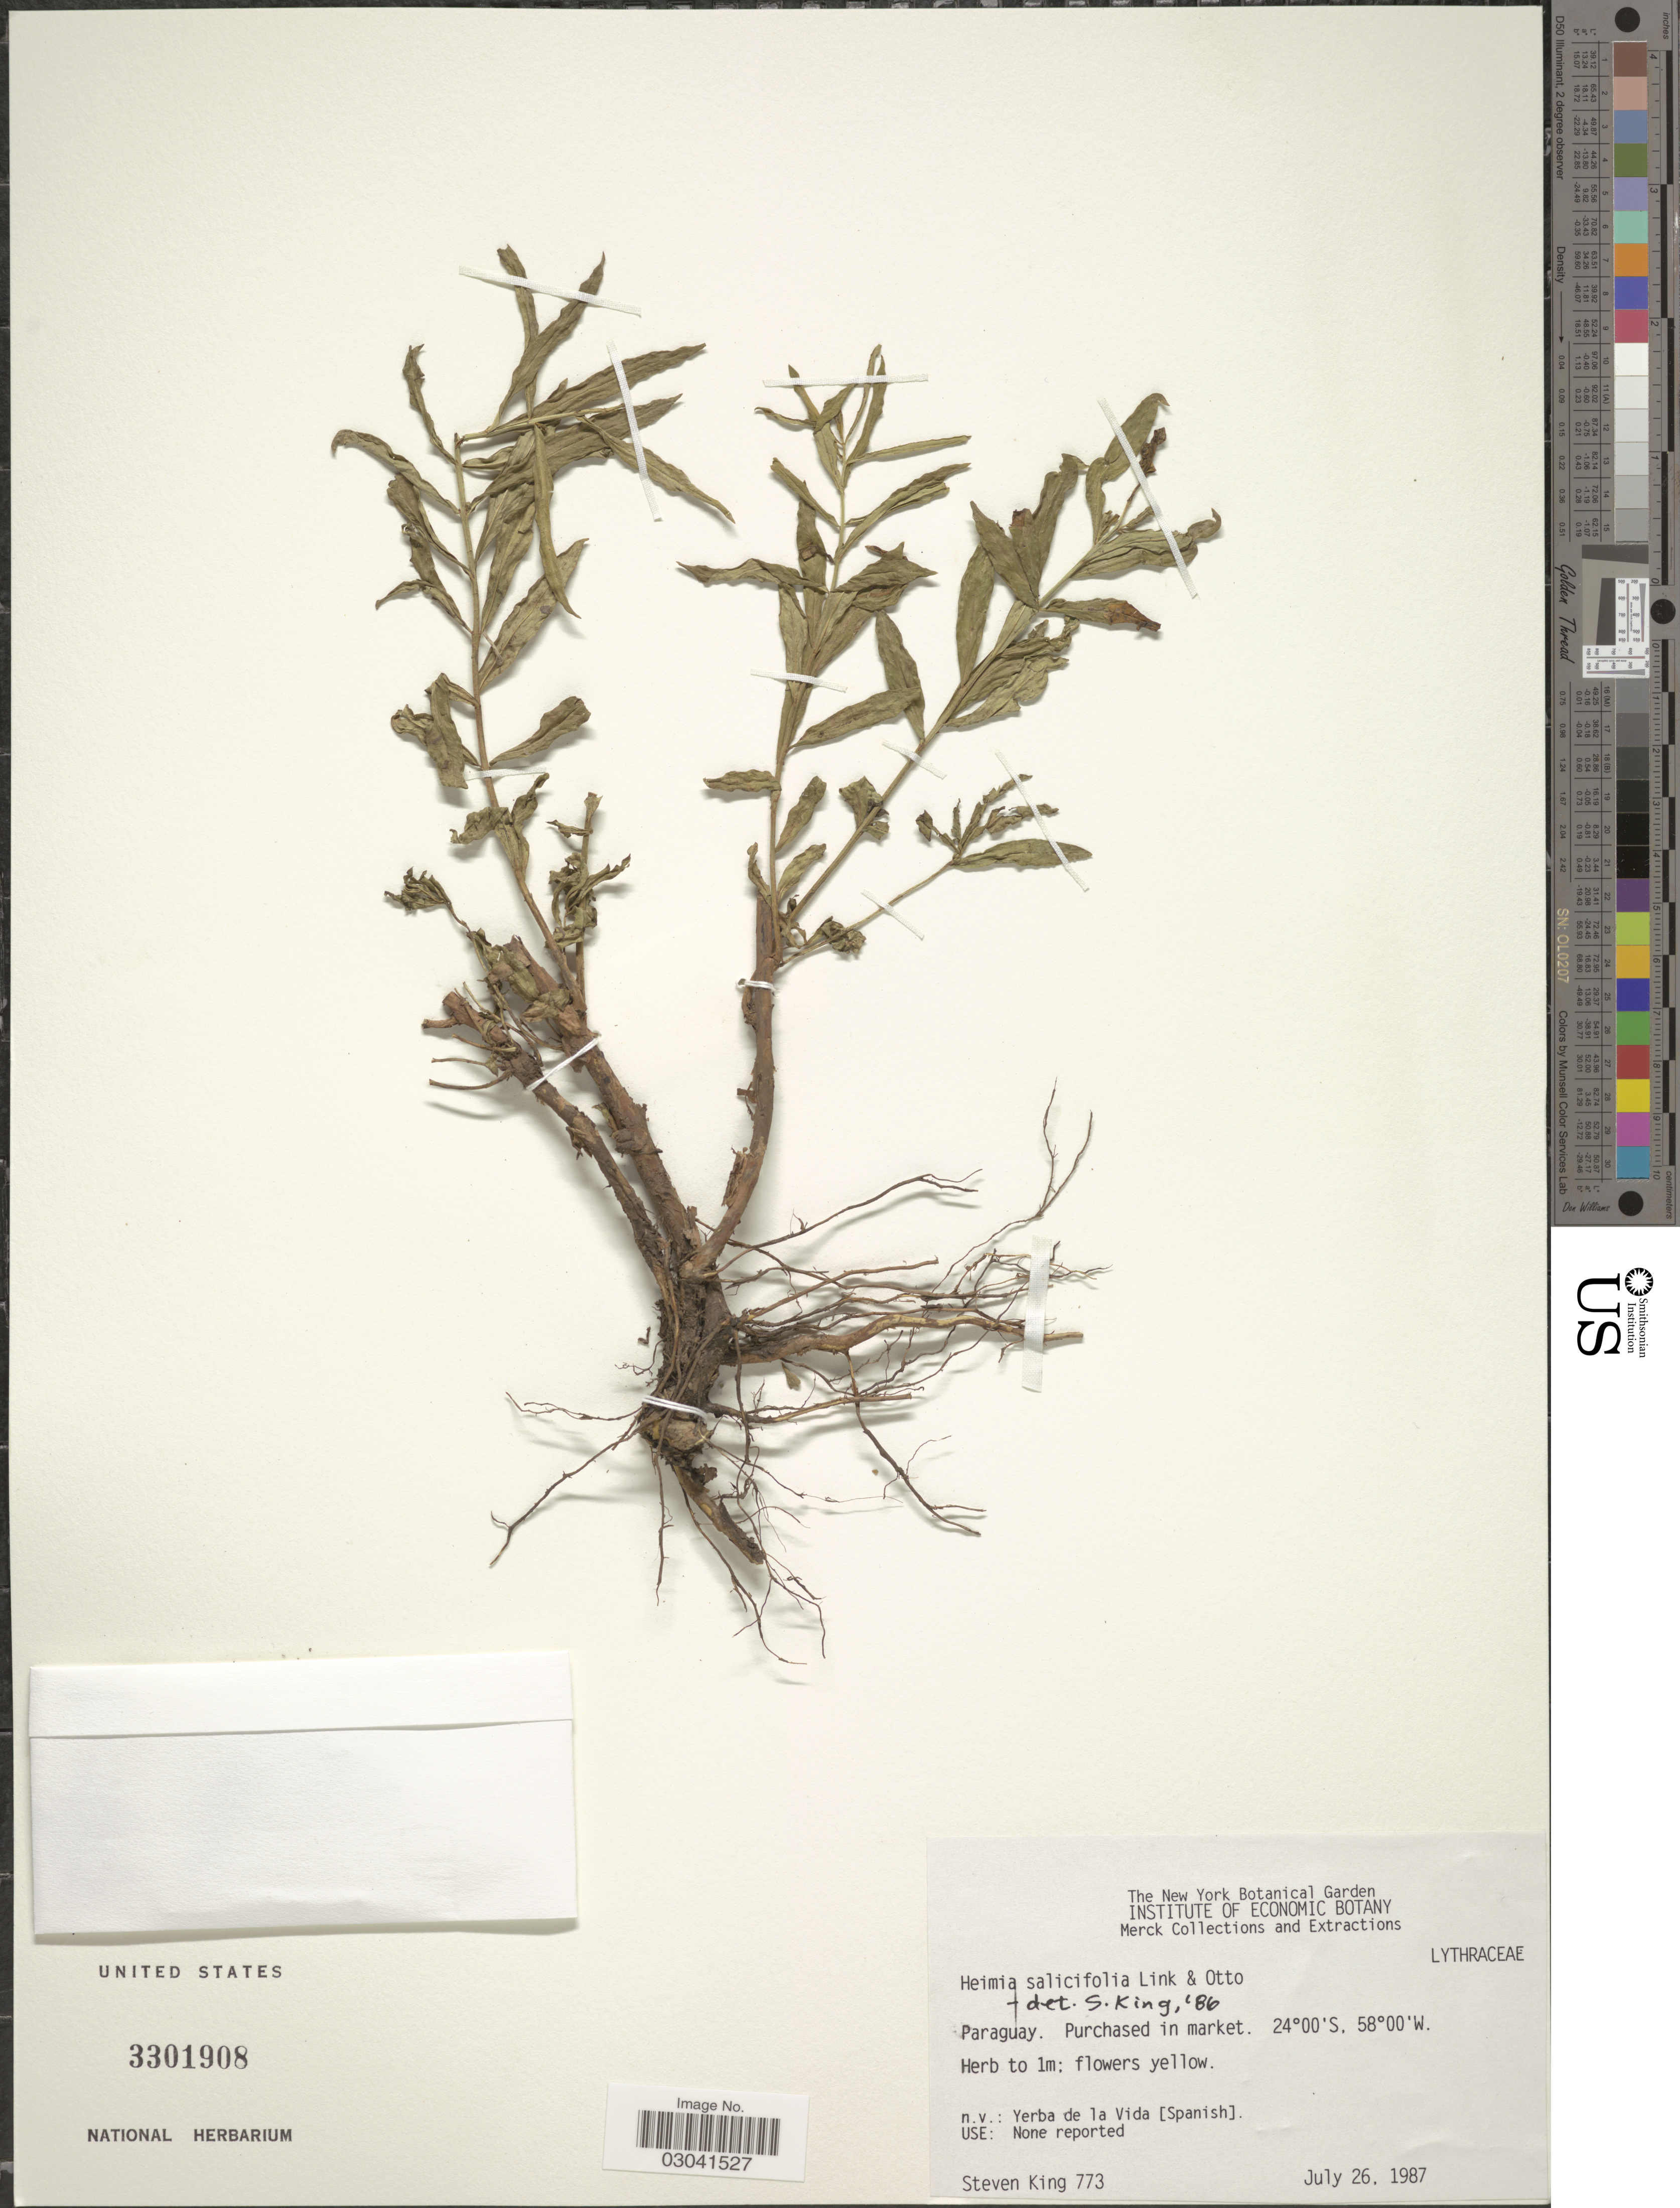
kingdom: Plantae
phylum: Tracheophyta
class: Magnoliopsida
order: Myrtales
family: Lythraceae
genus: Heimia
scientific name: Heimia salicifolia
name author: Link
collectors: S. R. King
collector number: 773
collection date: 1987-07-26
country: Paraguay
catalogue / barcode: US 3301908